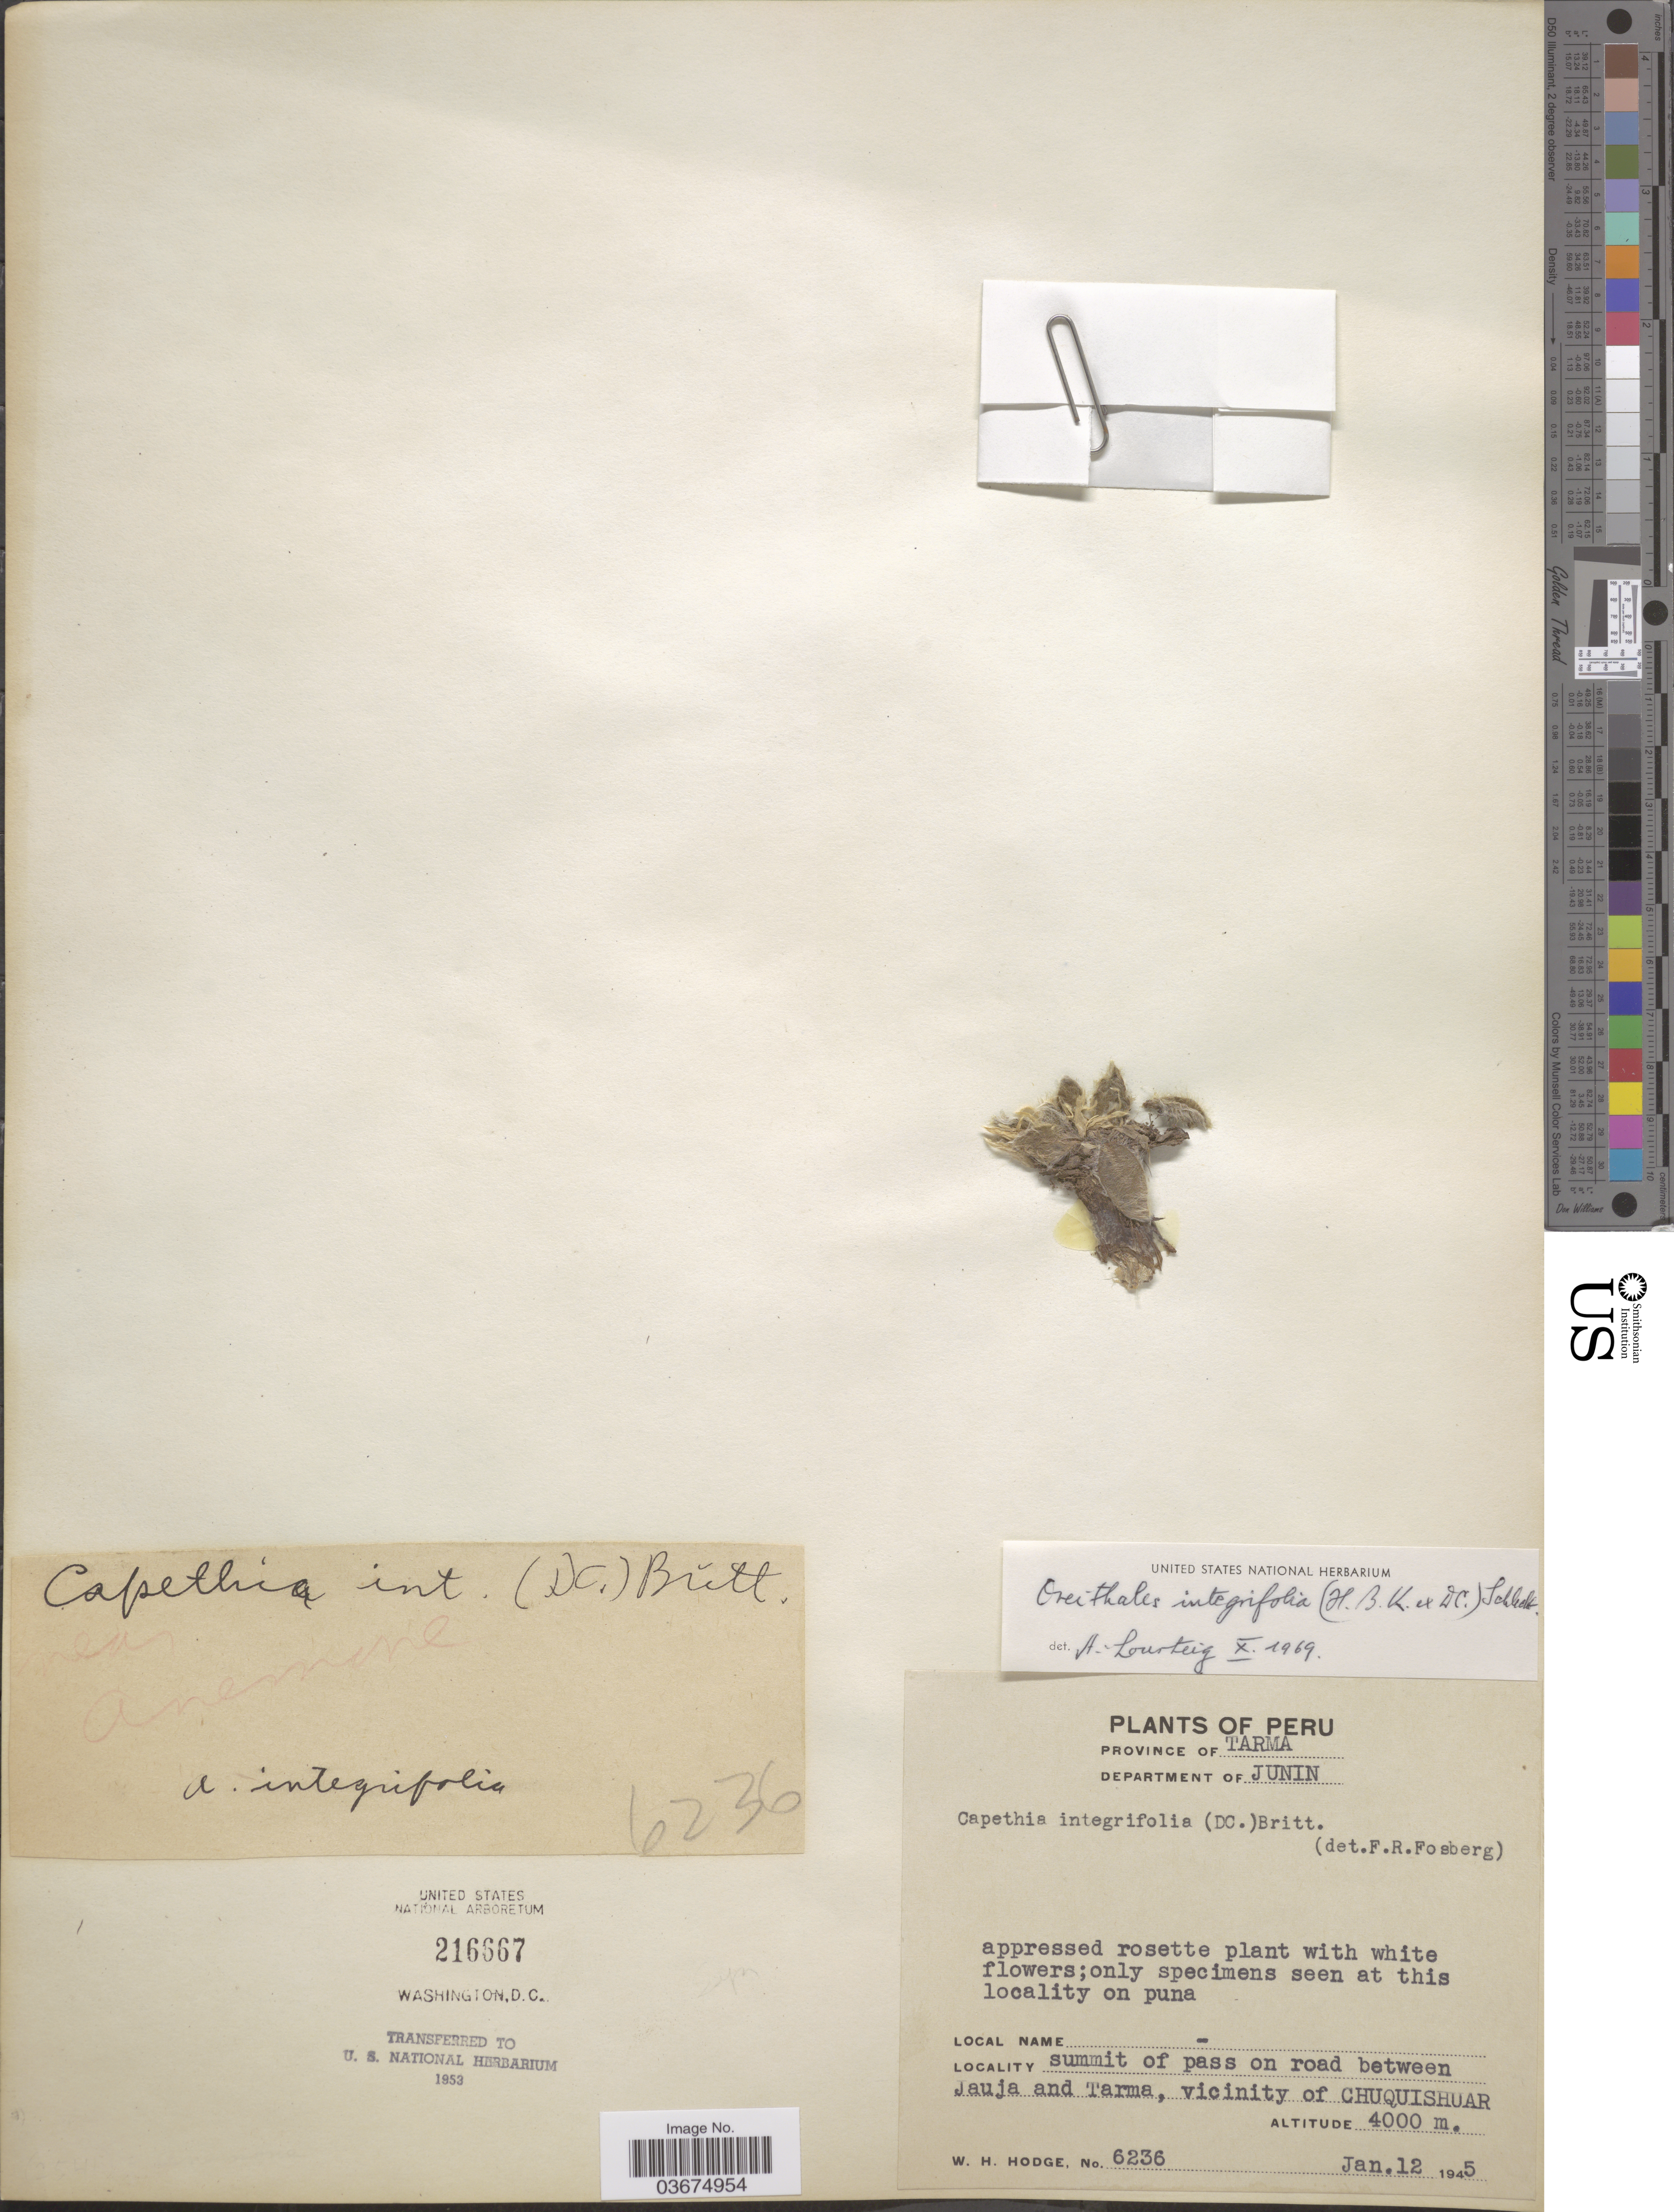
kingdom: Plantae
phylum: Tracheophyta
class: Magnoliopsida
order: Ranunculales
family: Ranunculaceae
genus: Oreithales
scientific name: Oreithales integrifolia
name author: (DC.) Schltdl.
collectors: W. Hodge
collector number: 6236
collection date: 1945-01-12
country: Peru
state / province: Junín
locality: Province of Tarma. Department of Junin. Summit of pass on road between Jauja and Tarma, vicinity of Chuquishuar.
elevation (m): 4000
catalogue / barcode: US 216667